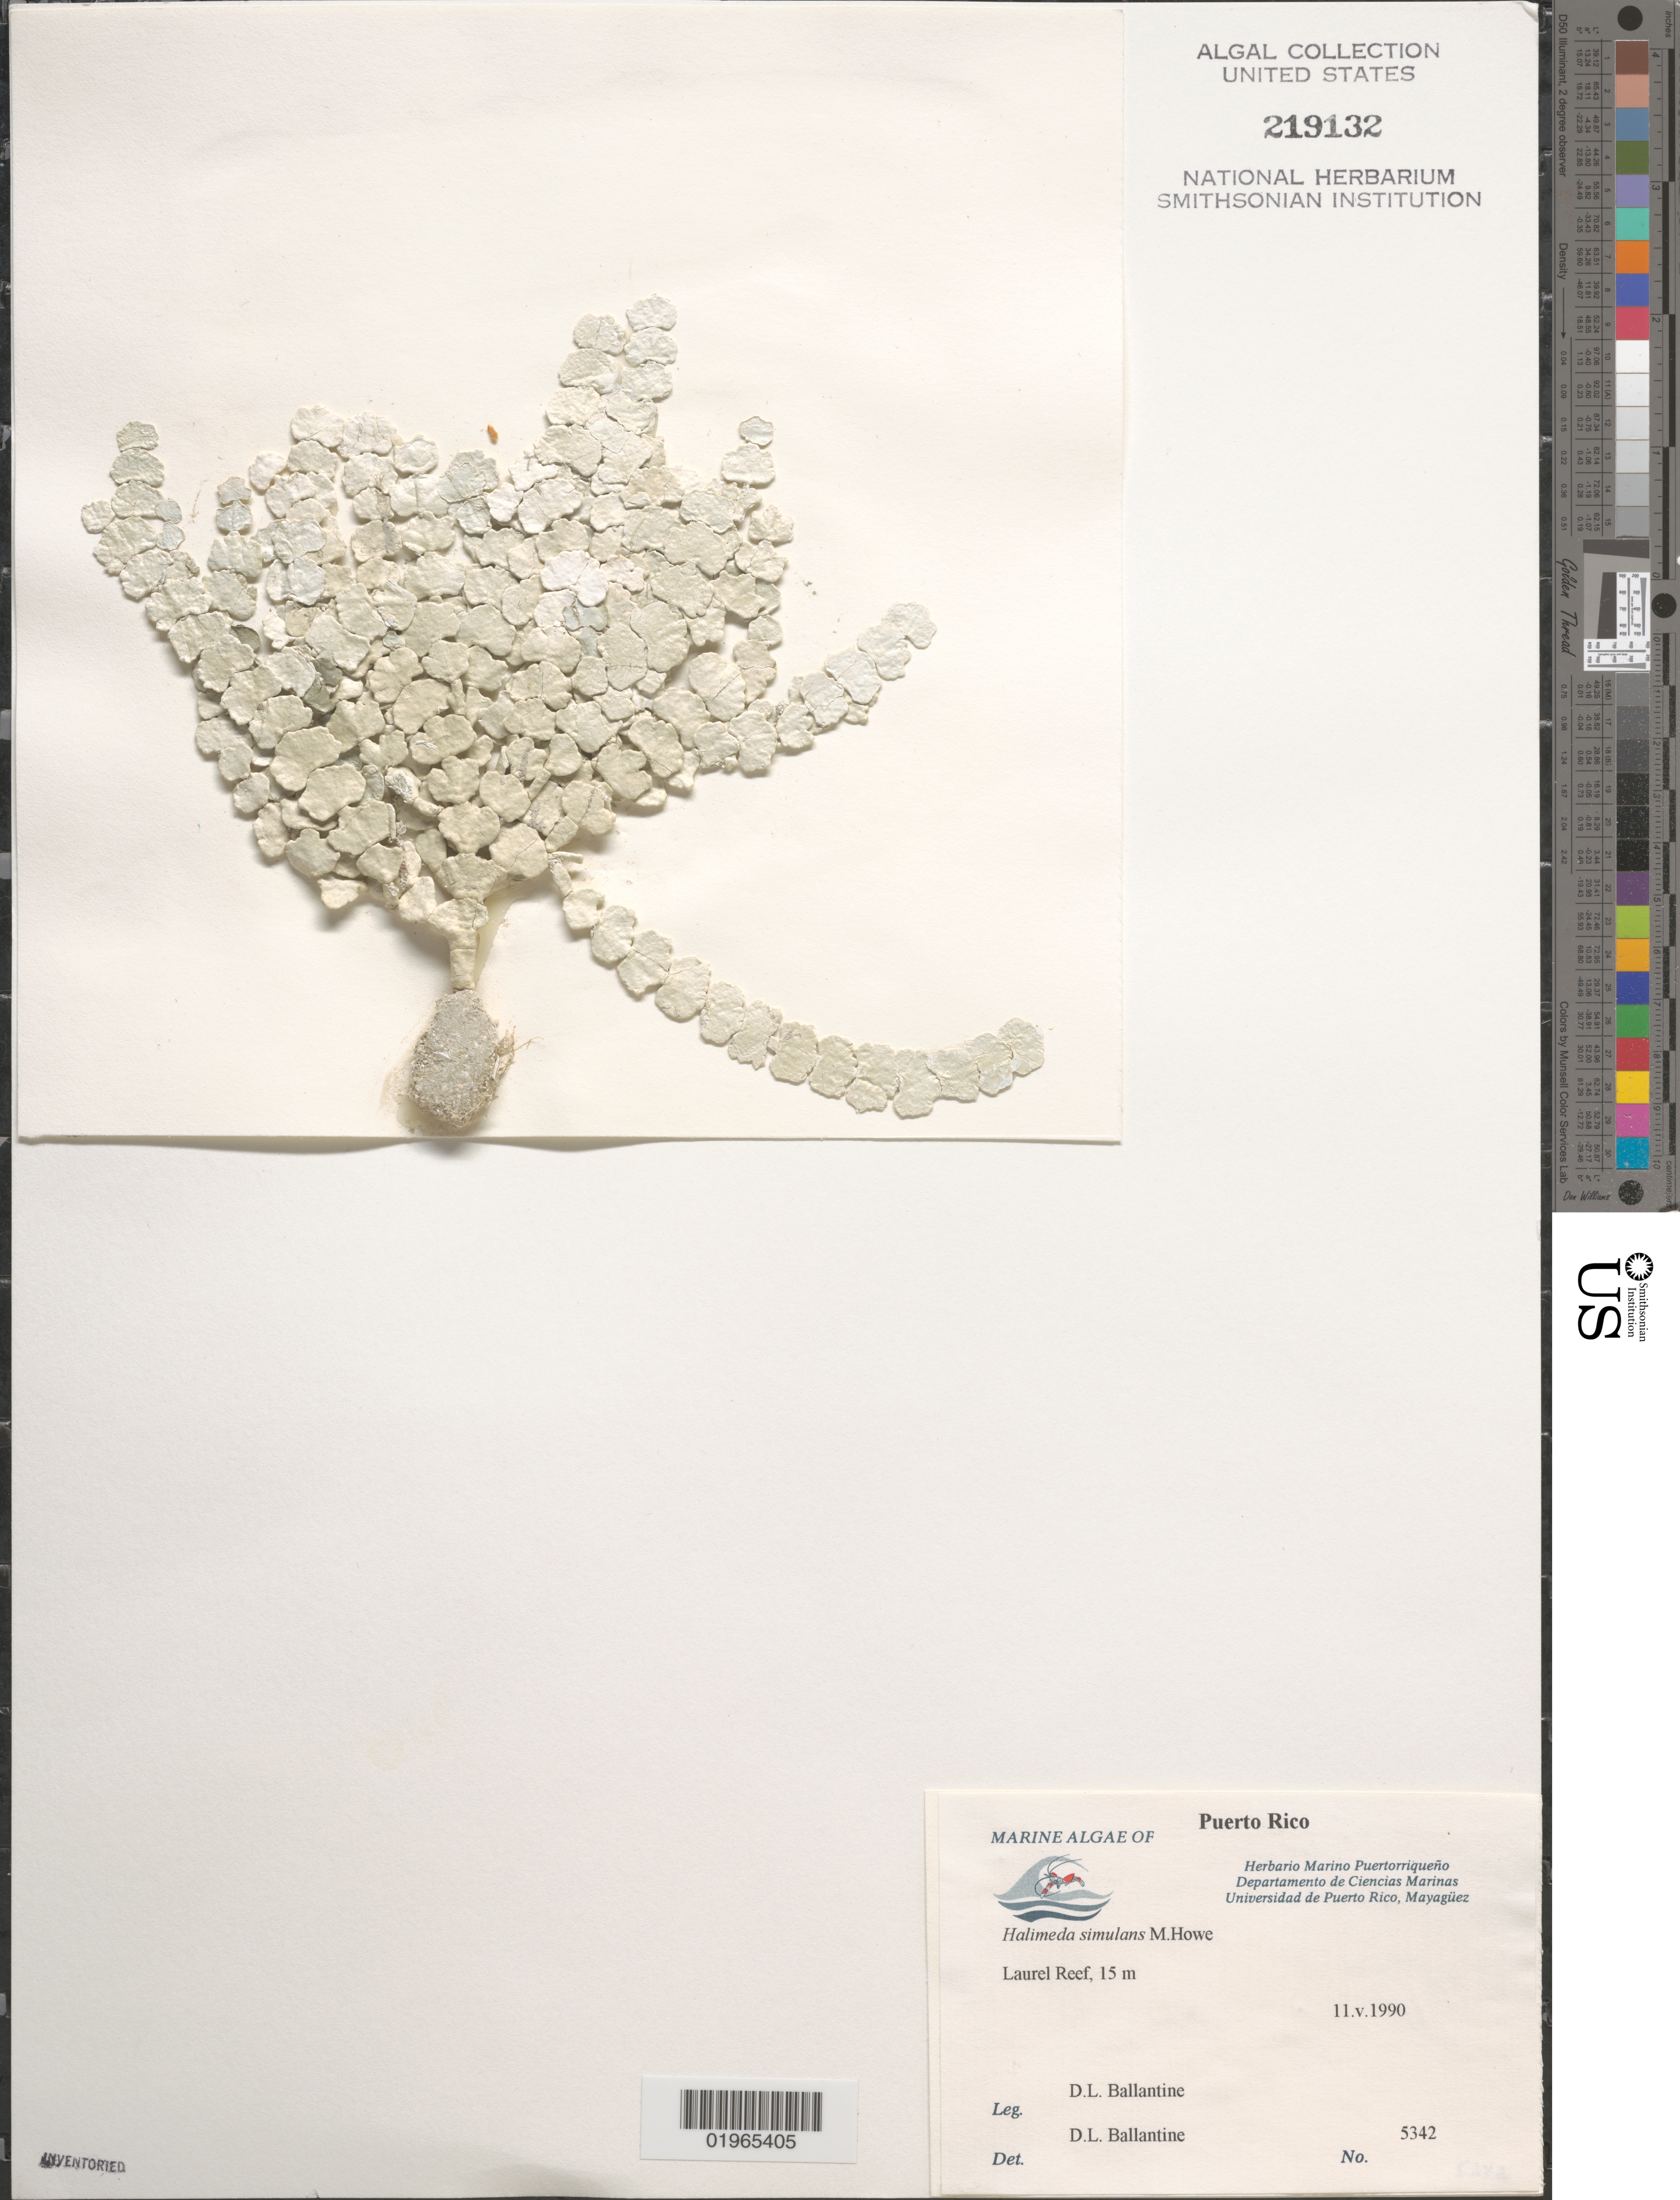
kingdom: Plantae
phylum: Chlorophyta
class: Ulvophyceae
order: Bryopsidales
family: Halimedaceae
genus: Halimeda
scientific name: Halimeda simulans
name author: M. Howe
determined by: Ballantine, D. L.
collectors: D.L. Ballantine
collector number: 5342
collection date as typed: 11 May 1990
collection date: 1990-05-11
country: Puerto Rico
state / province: Lajas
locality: La Parguera, Laurel Reef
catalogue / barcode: US 219132